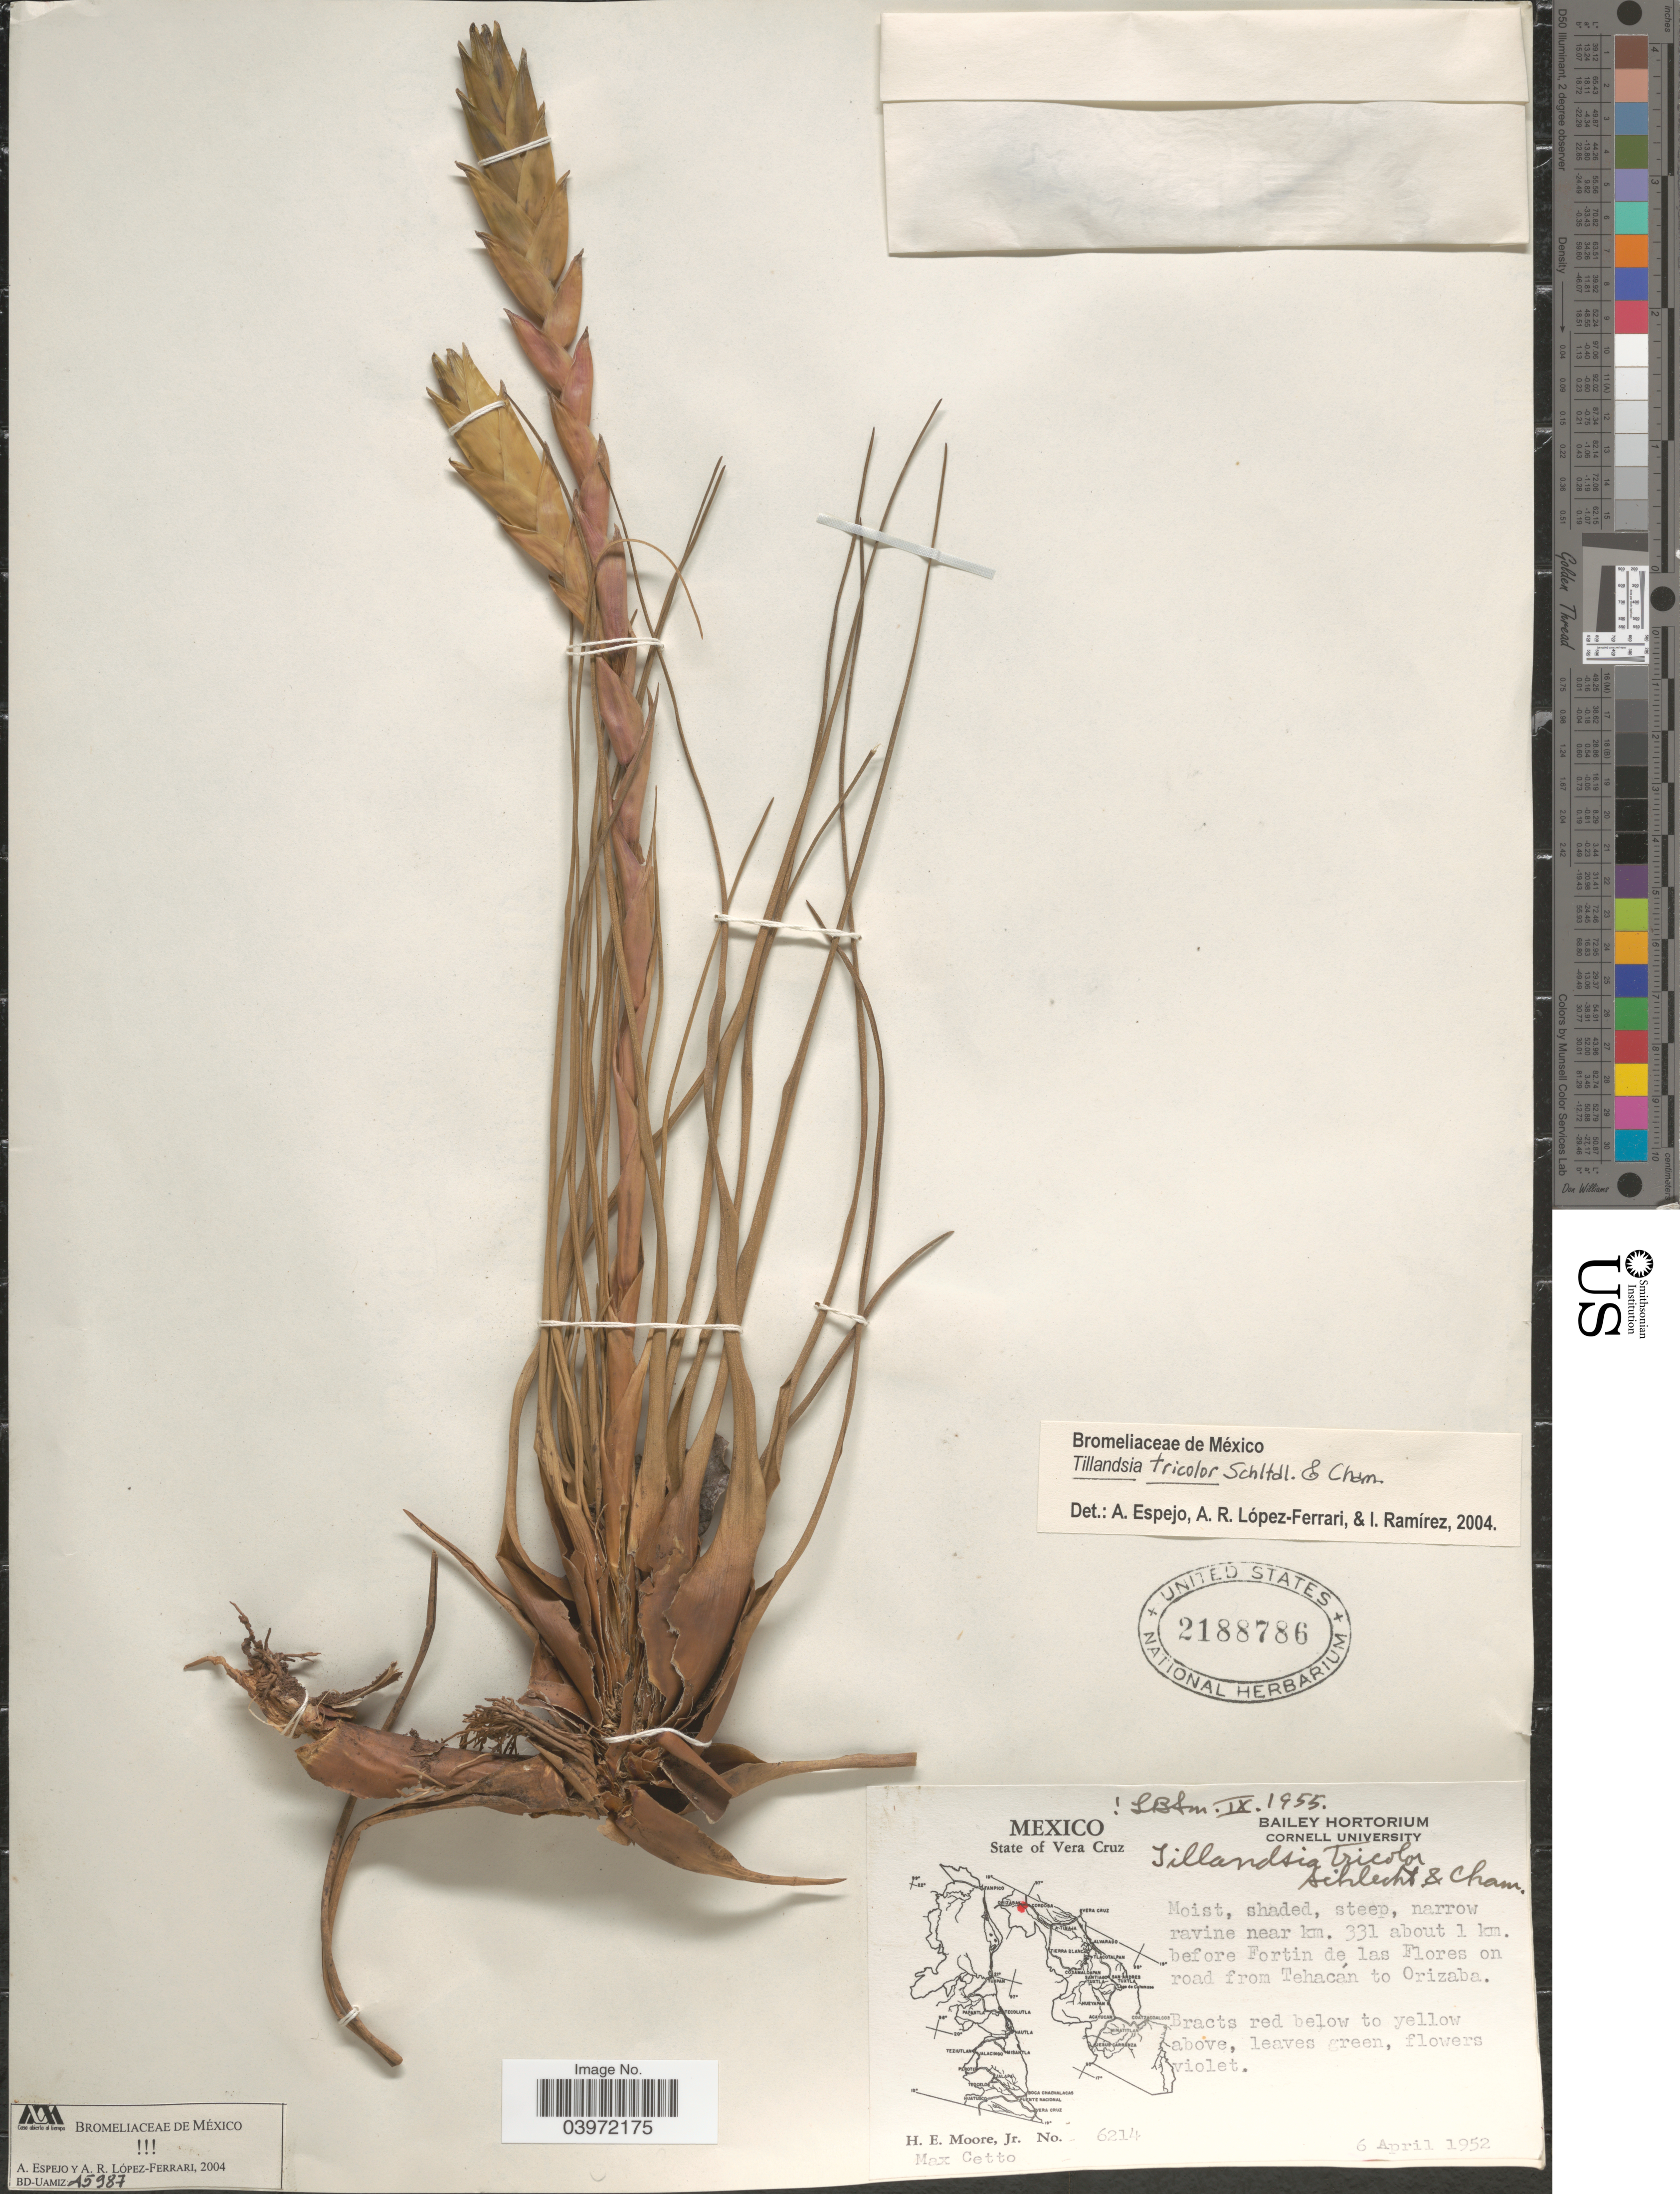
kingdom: Plantae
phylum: Tracheophyta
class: Liliopsida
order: Poales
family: Bromeliaceae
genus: Tillandsia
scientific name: Tillandsia tricolor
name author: Schltdl. & Cham.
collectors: H. Moore & M. Cetto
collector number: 6214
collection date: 1952-04-06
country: Mexico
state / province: Veracruz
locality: State of Vera Cruz. Moist, shaded, steep, narrow ravine near km. 331 about 1 km. before Fortin de las Flores on road from Tehacán to Orizaba.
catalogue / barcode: US 2188786